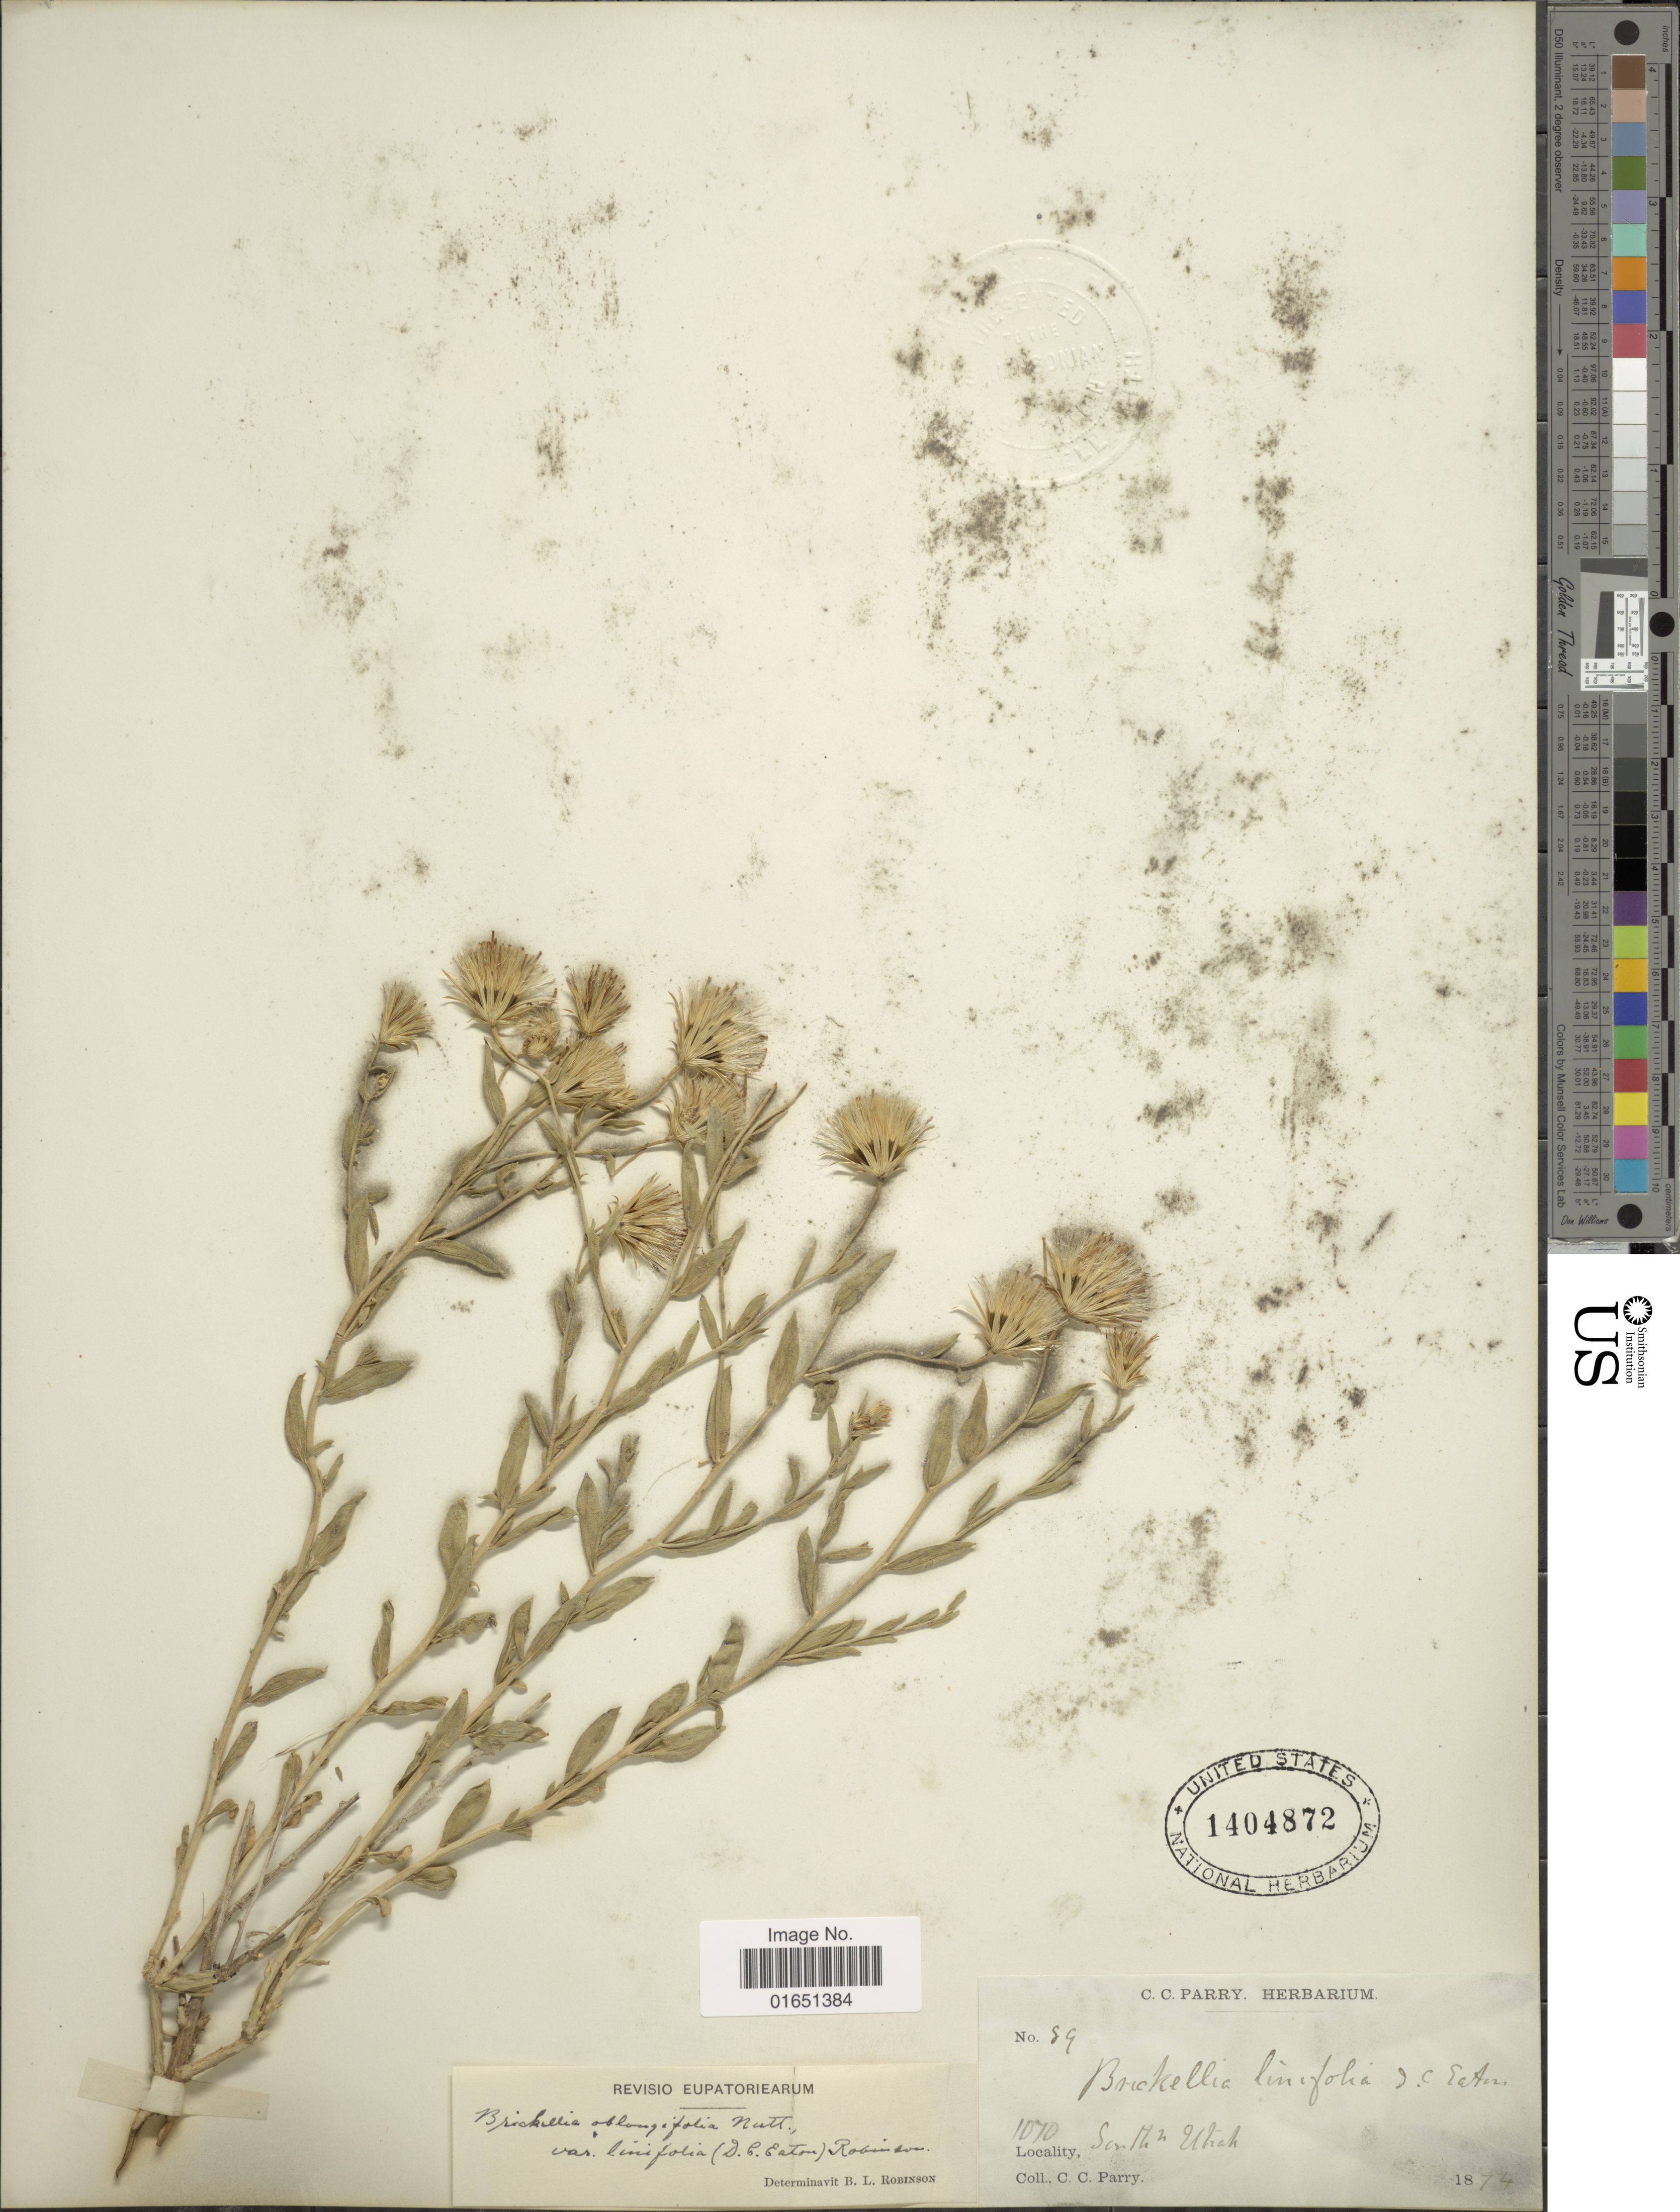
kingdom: Plantae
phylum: Tracheophyta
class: Magnoliopsida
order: Asterales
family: Asteraceae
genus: Brickellia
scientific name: Brickellia oblongifolia var. linifolia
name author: (D.C. Eaton) B.L. Rob.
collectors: C. C. Parry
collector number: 89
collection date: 1874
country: United States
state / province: Utah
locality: South Utah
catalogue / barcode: US 1404872